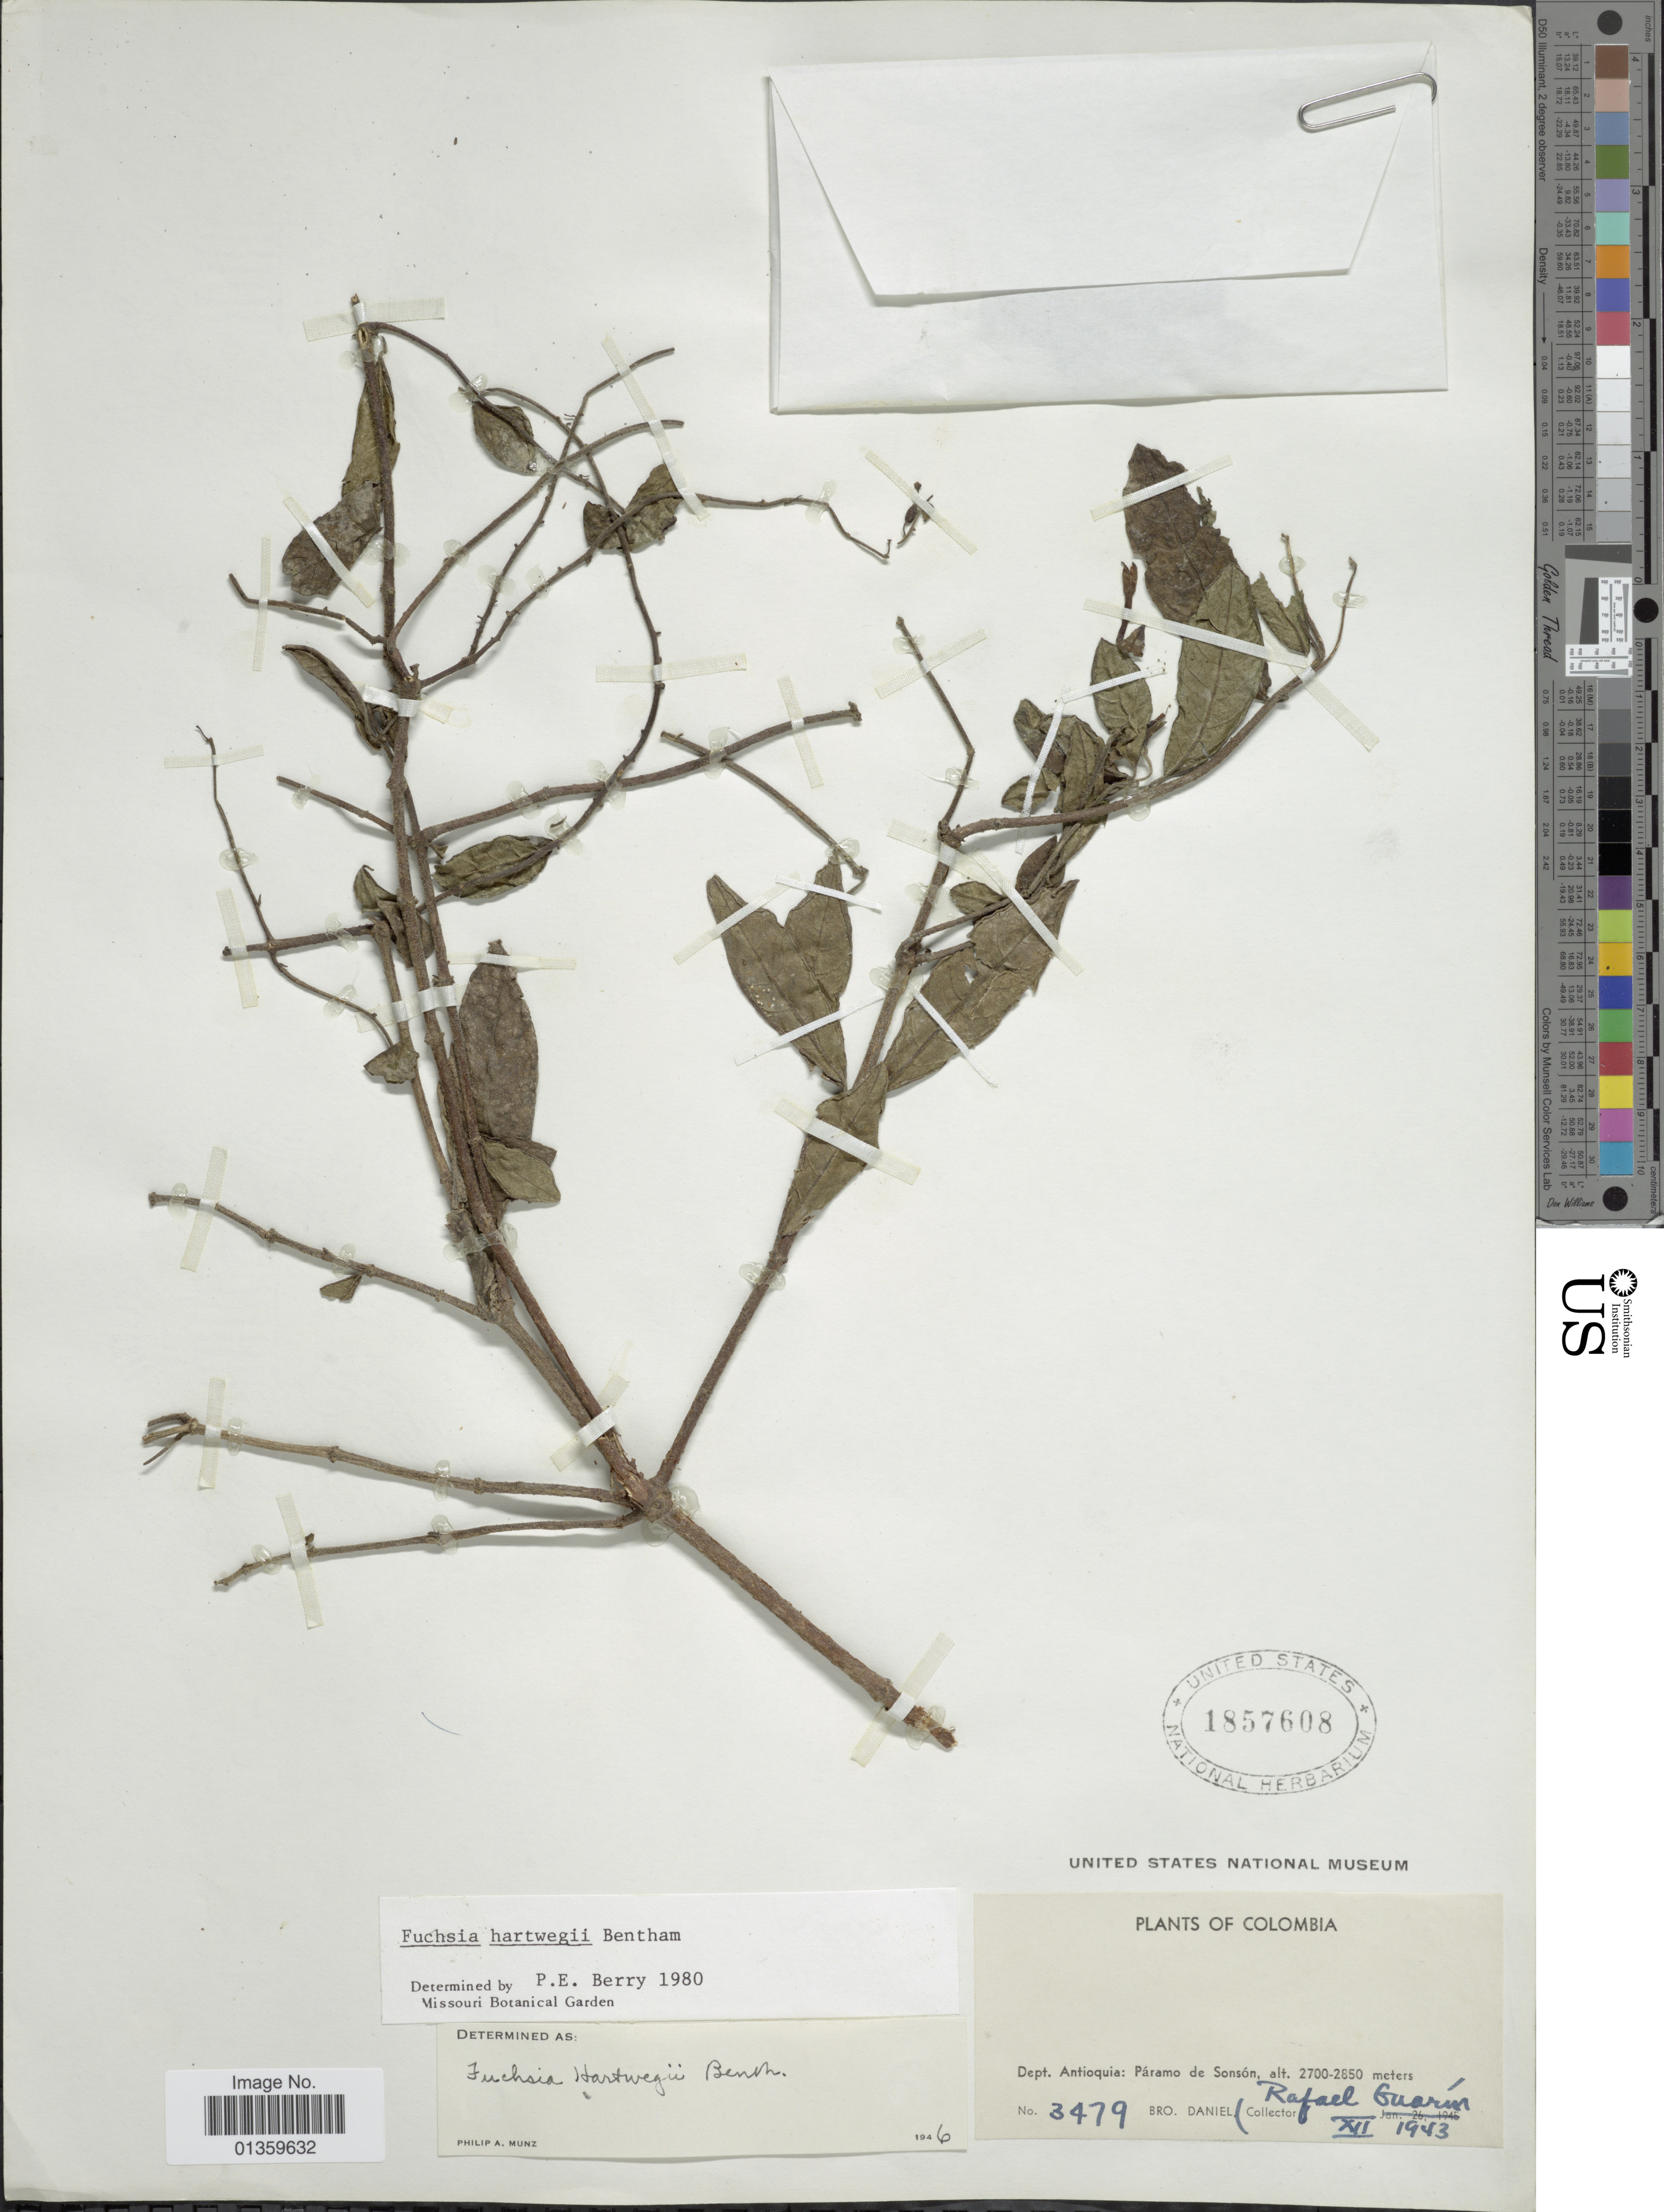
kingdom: Plantae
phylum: Tracheophyta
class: Magnoliopsida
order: Myrtales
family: Onagraceae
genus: Fuchsia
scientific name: Fuchsia hartwegii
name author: Benth.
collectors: Bro. Daniel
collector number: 3479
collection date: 1943-12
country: Colombia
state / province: Antioquia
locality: Páramo de Sonsón, Rafael Guarm [interpreted]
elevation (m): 2700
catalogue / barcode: US 1857608